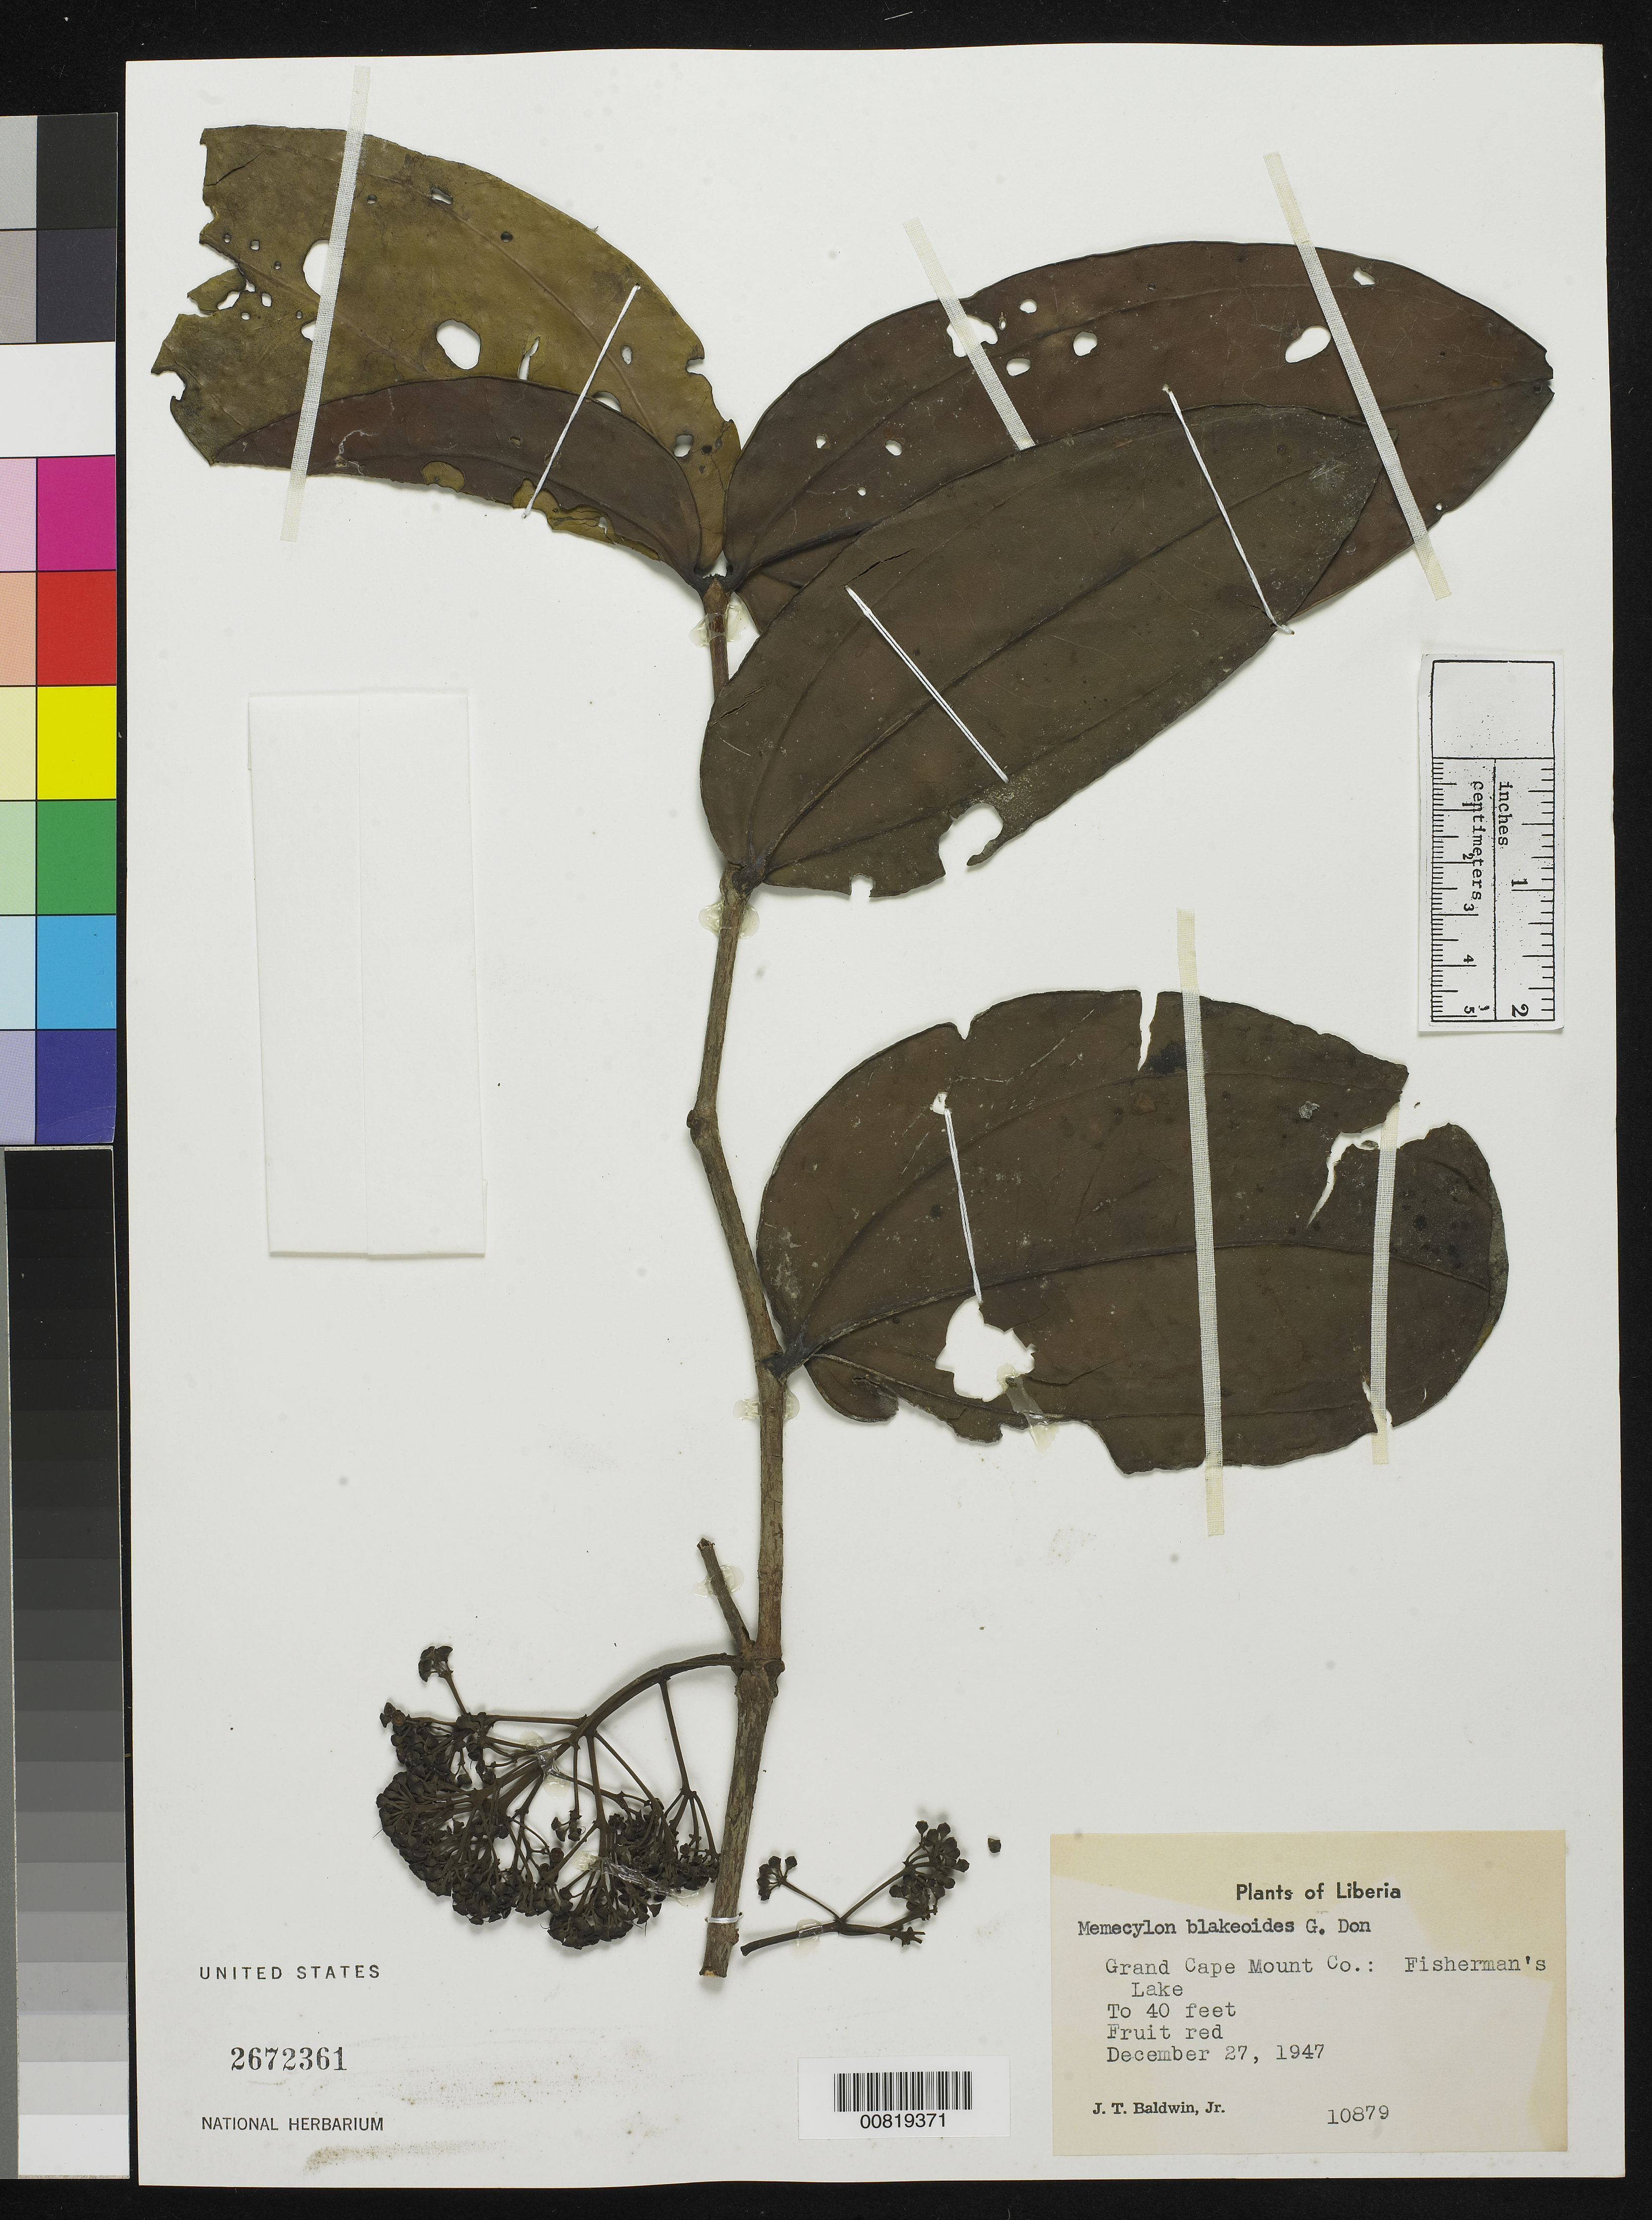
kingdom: Plantae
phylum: Tracheophyta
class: Magnoliopsida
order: Myrtales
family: Melastomataceae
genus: Memecylon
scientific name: Memecylon blakeoides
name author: G. Don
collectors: J. T. Baldwin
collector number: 10879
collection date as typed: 27 Dec 1947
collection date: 1947-12-27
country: Liberia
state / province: Grand Cape Mount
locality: Fisherman's Lake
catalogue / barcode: US 2672361